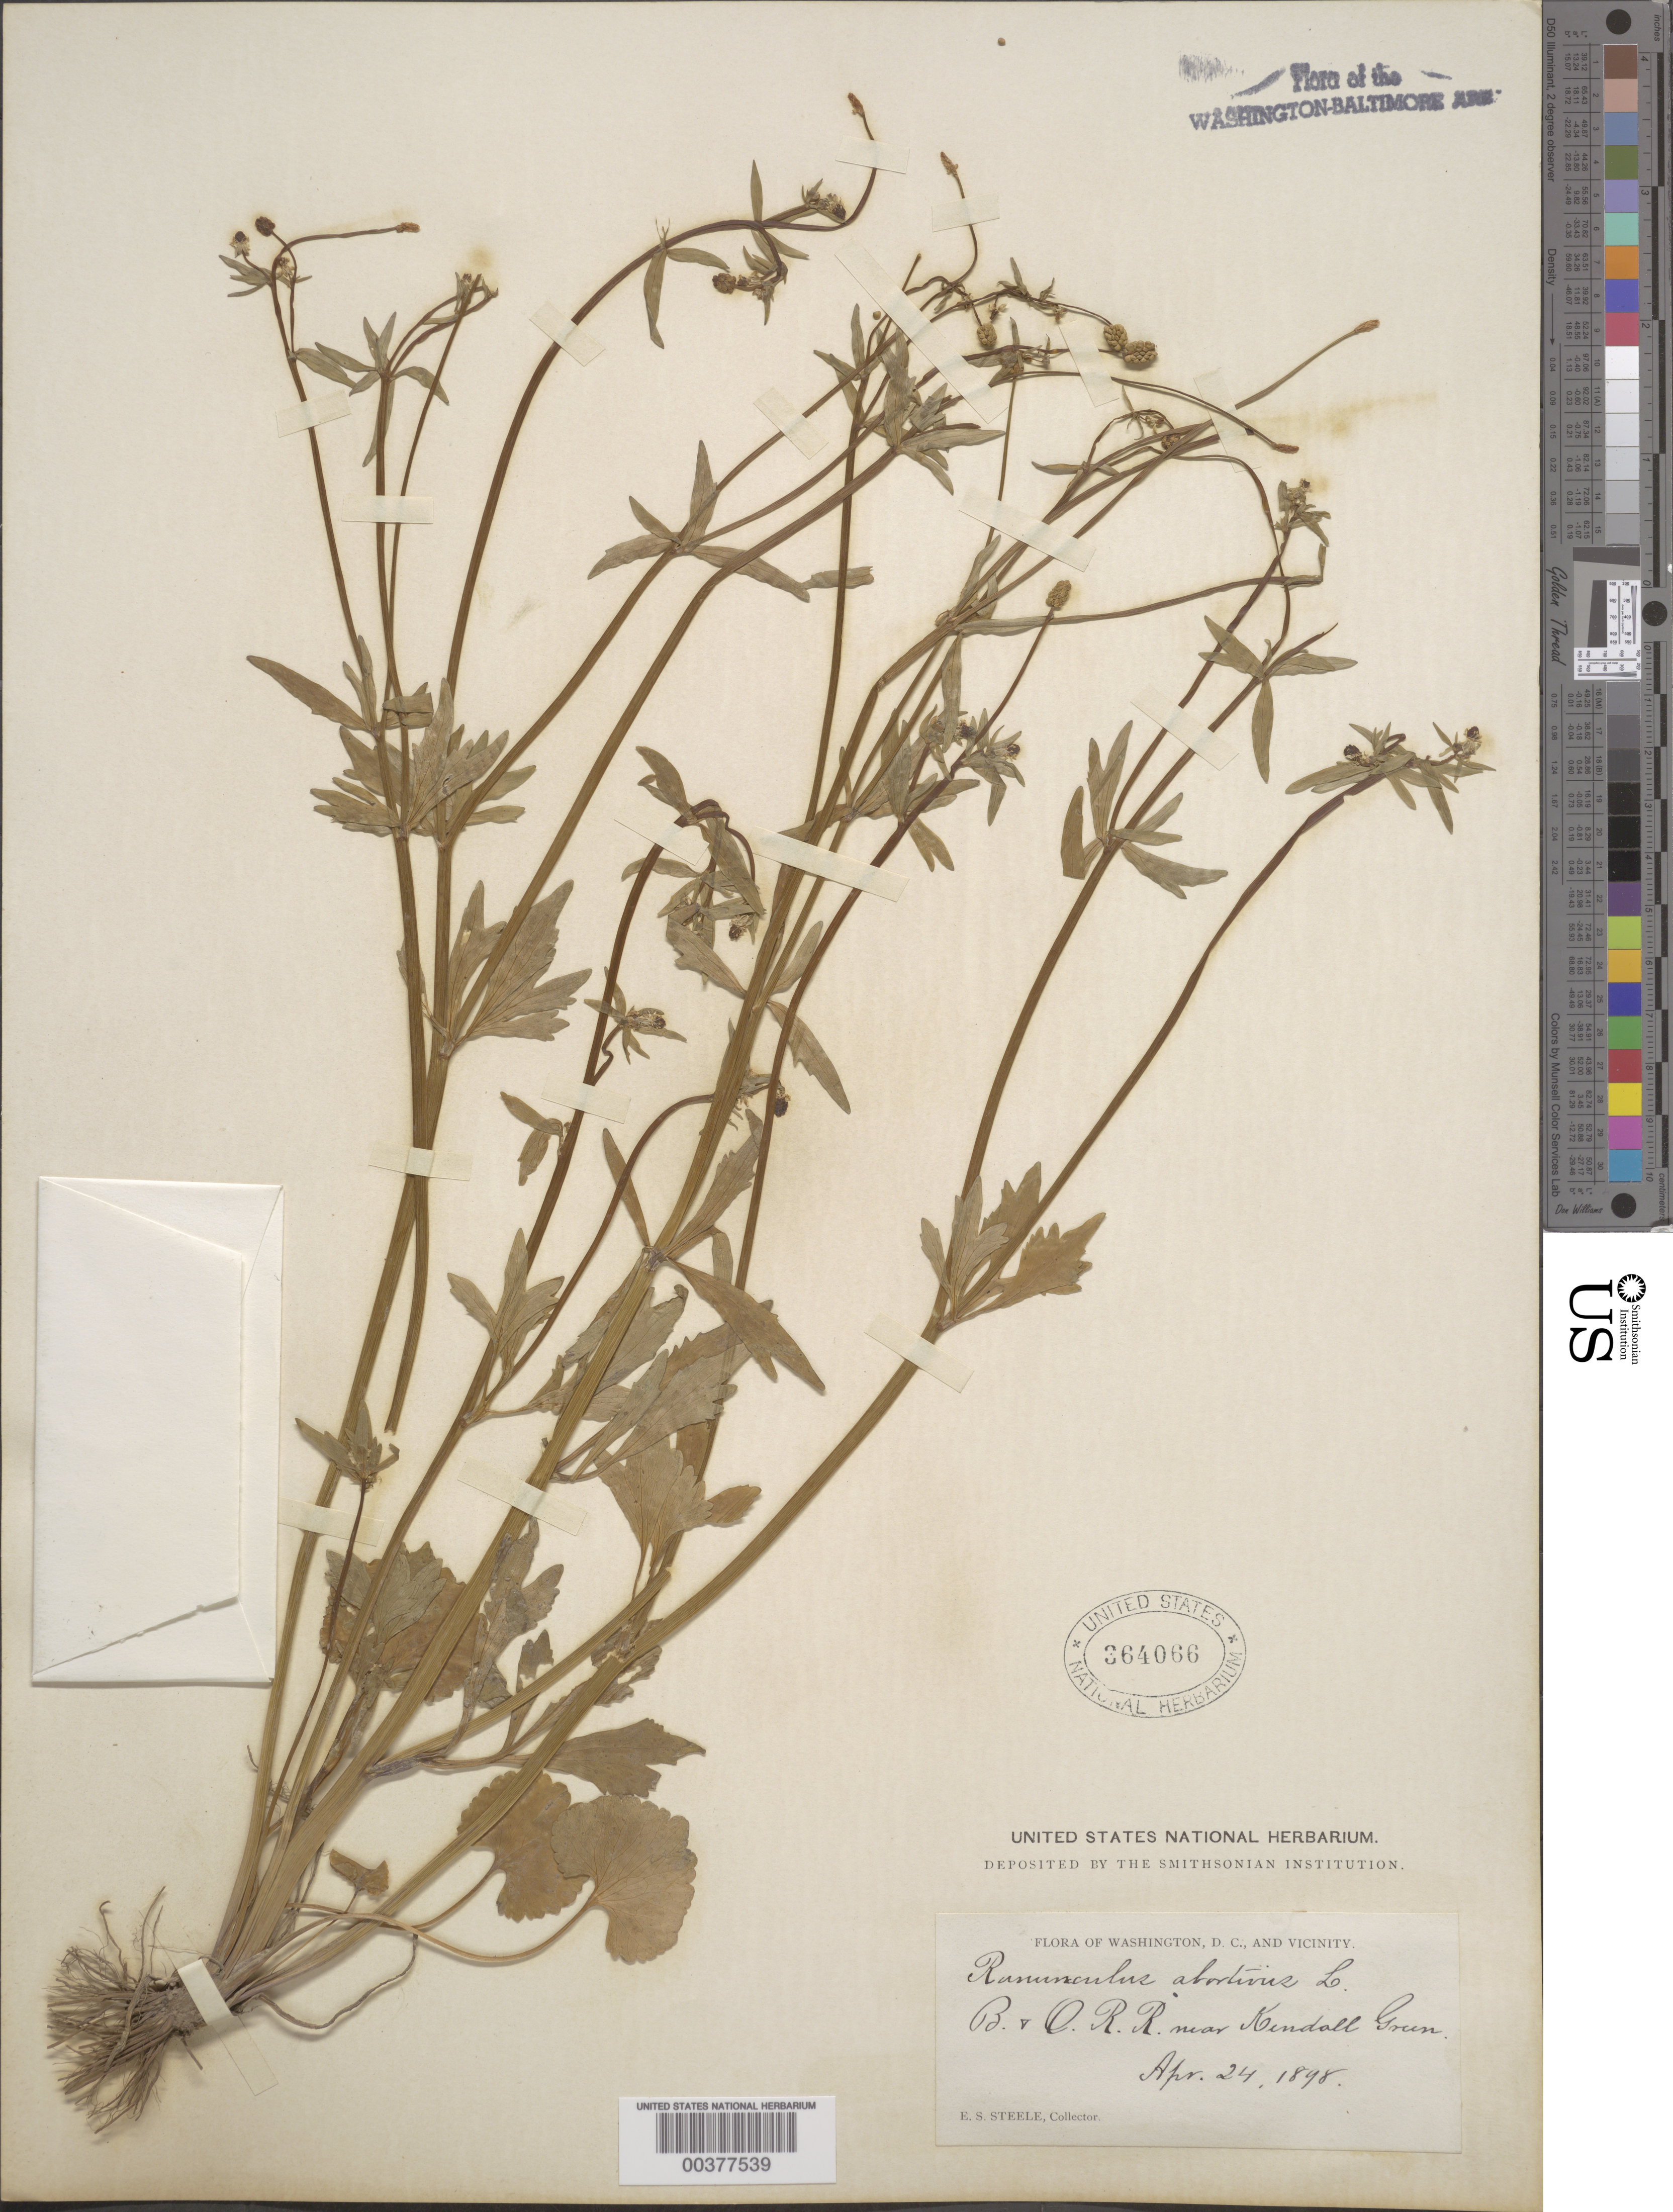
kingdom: Plantae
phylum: Tracheophyta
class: Magnoliopsida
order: Ranunculales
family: Ranunculaceae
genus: Ranunculus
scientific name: Ranunculus abortivus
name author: L.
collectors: E. Steele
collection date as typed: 24 Apr 1898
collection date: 1898-04-24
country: United States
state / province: District of Columbia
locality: B&O railroad near Kendall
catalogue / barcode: US 364066